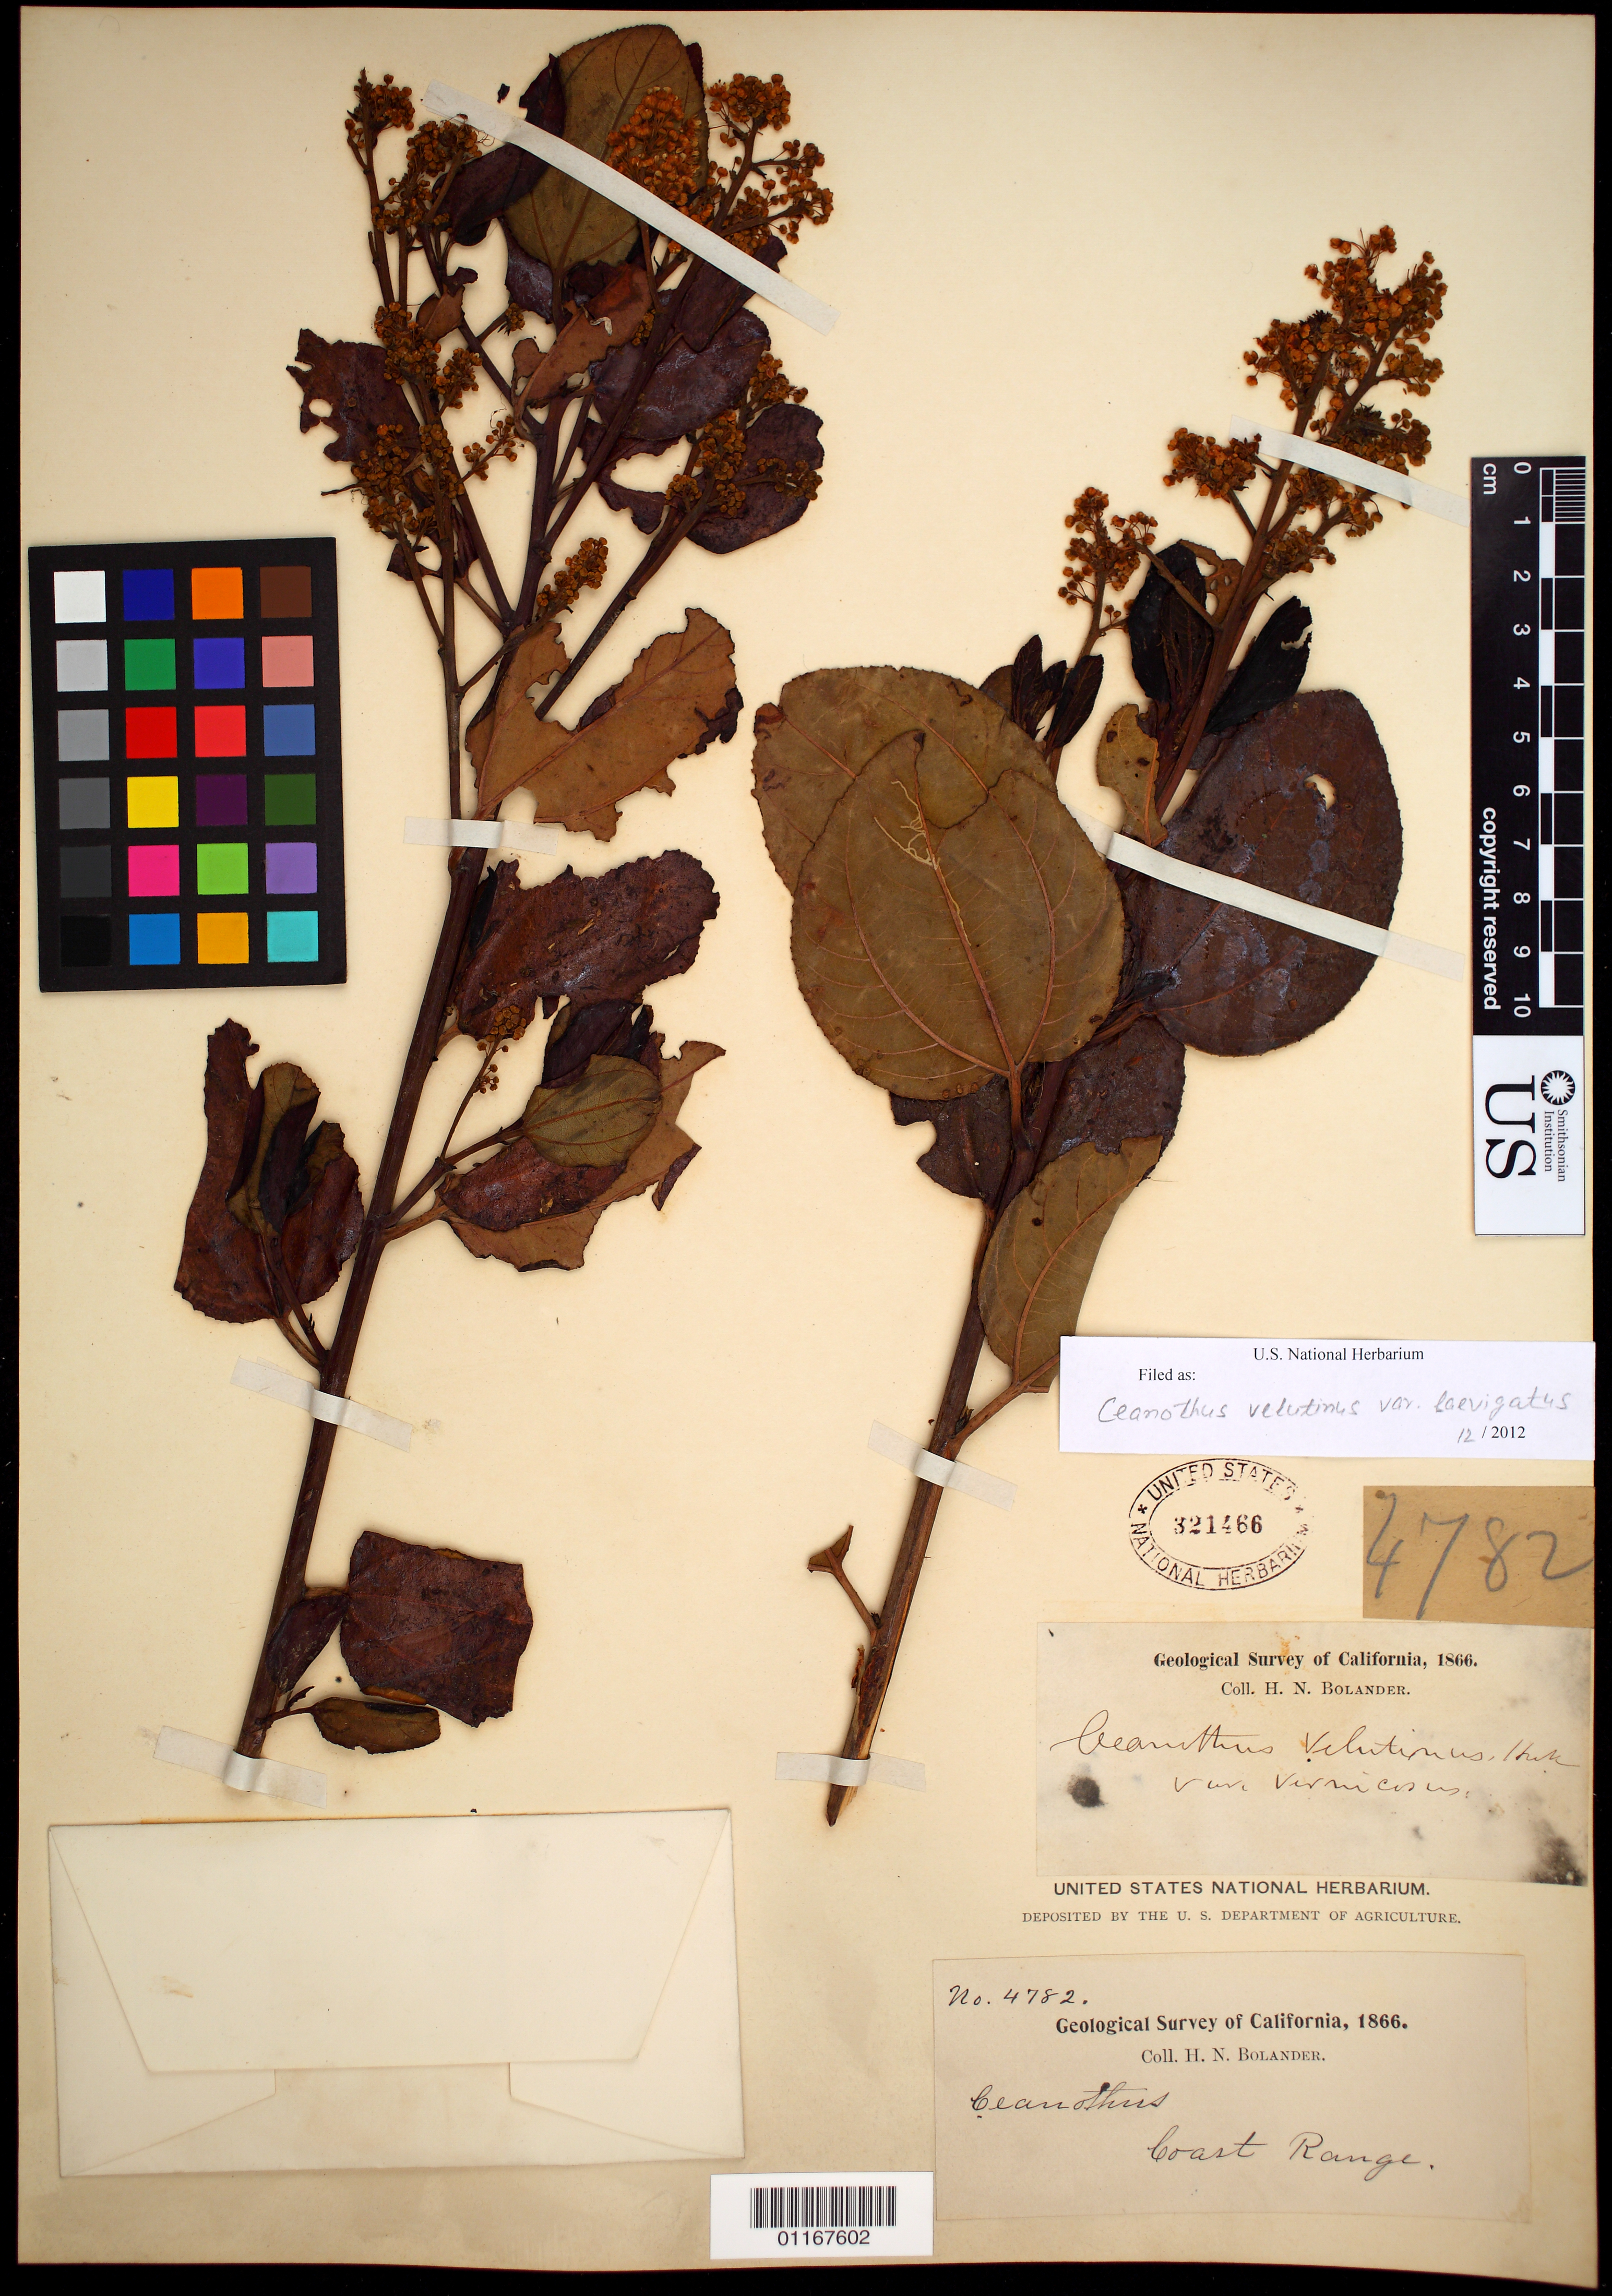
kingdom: Plantae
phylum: Tracheophyta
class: Magnoliopsida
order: Rosales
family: Rhamnaceae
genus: Ceanothus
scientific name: Ceanothus velutinus var. laevigatus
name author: Torr. & A. Gray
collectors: H. Bolander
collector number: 4782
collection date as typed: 1866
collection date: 1866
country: United States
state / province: California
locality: Coast Range.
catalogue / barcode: US 321466